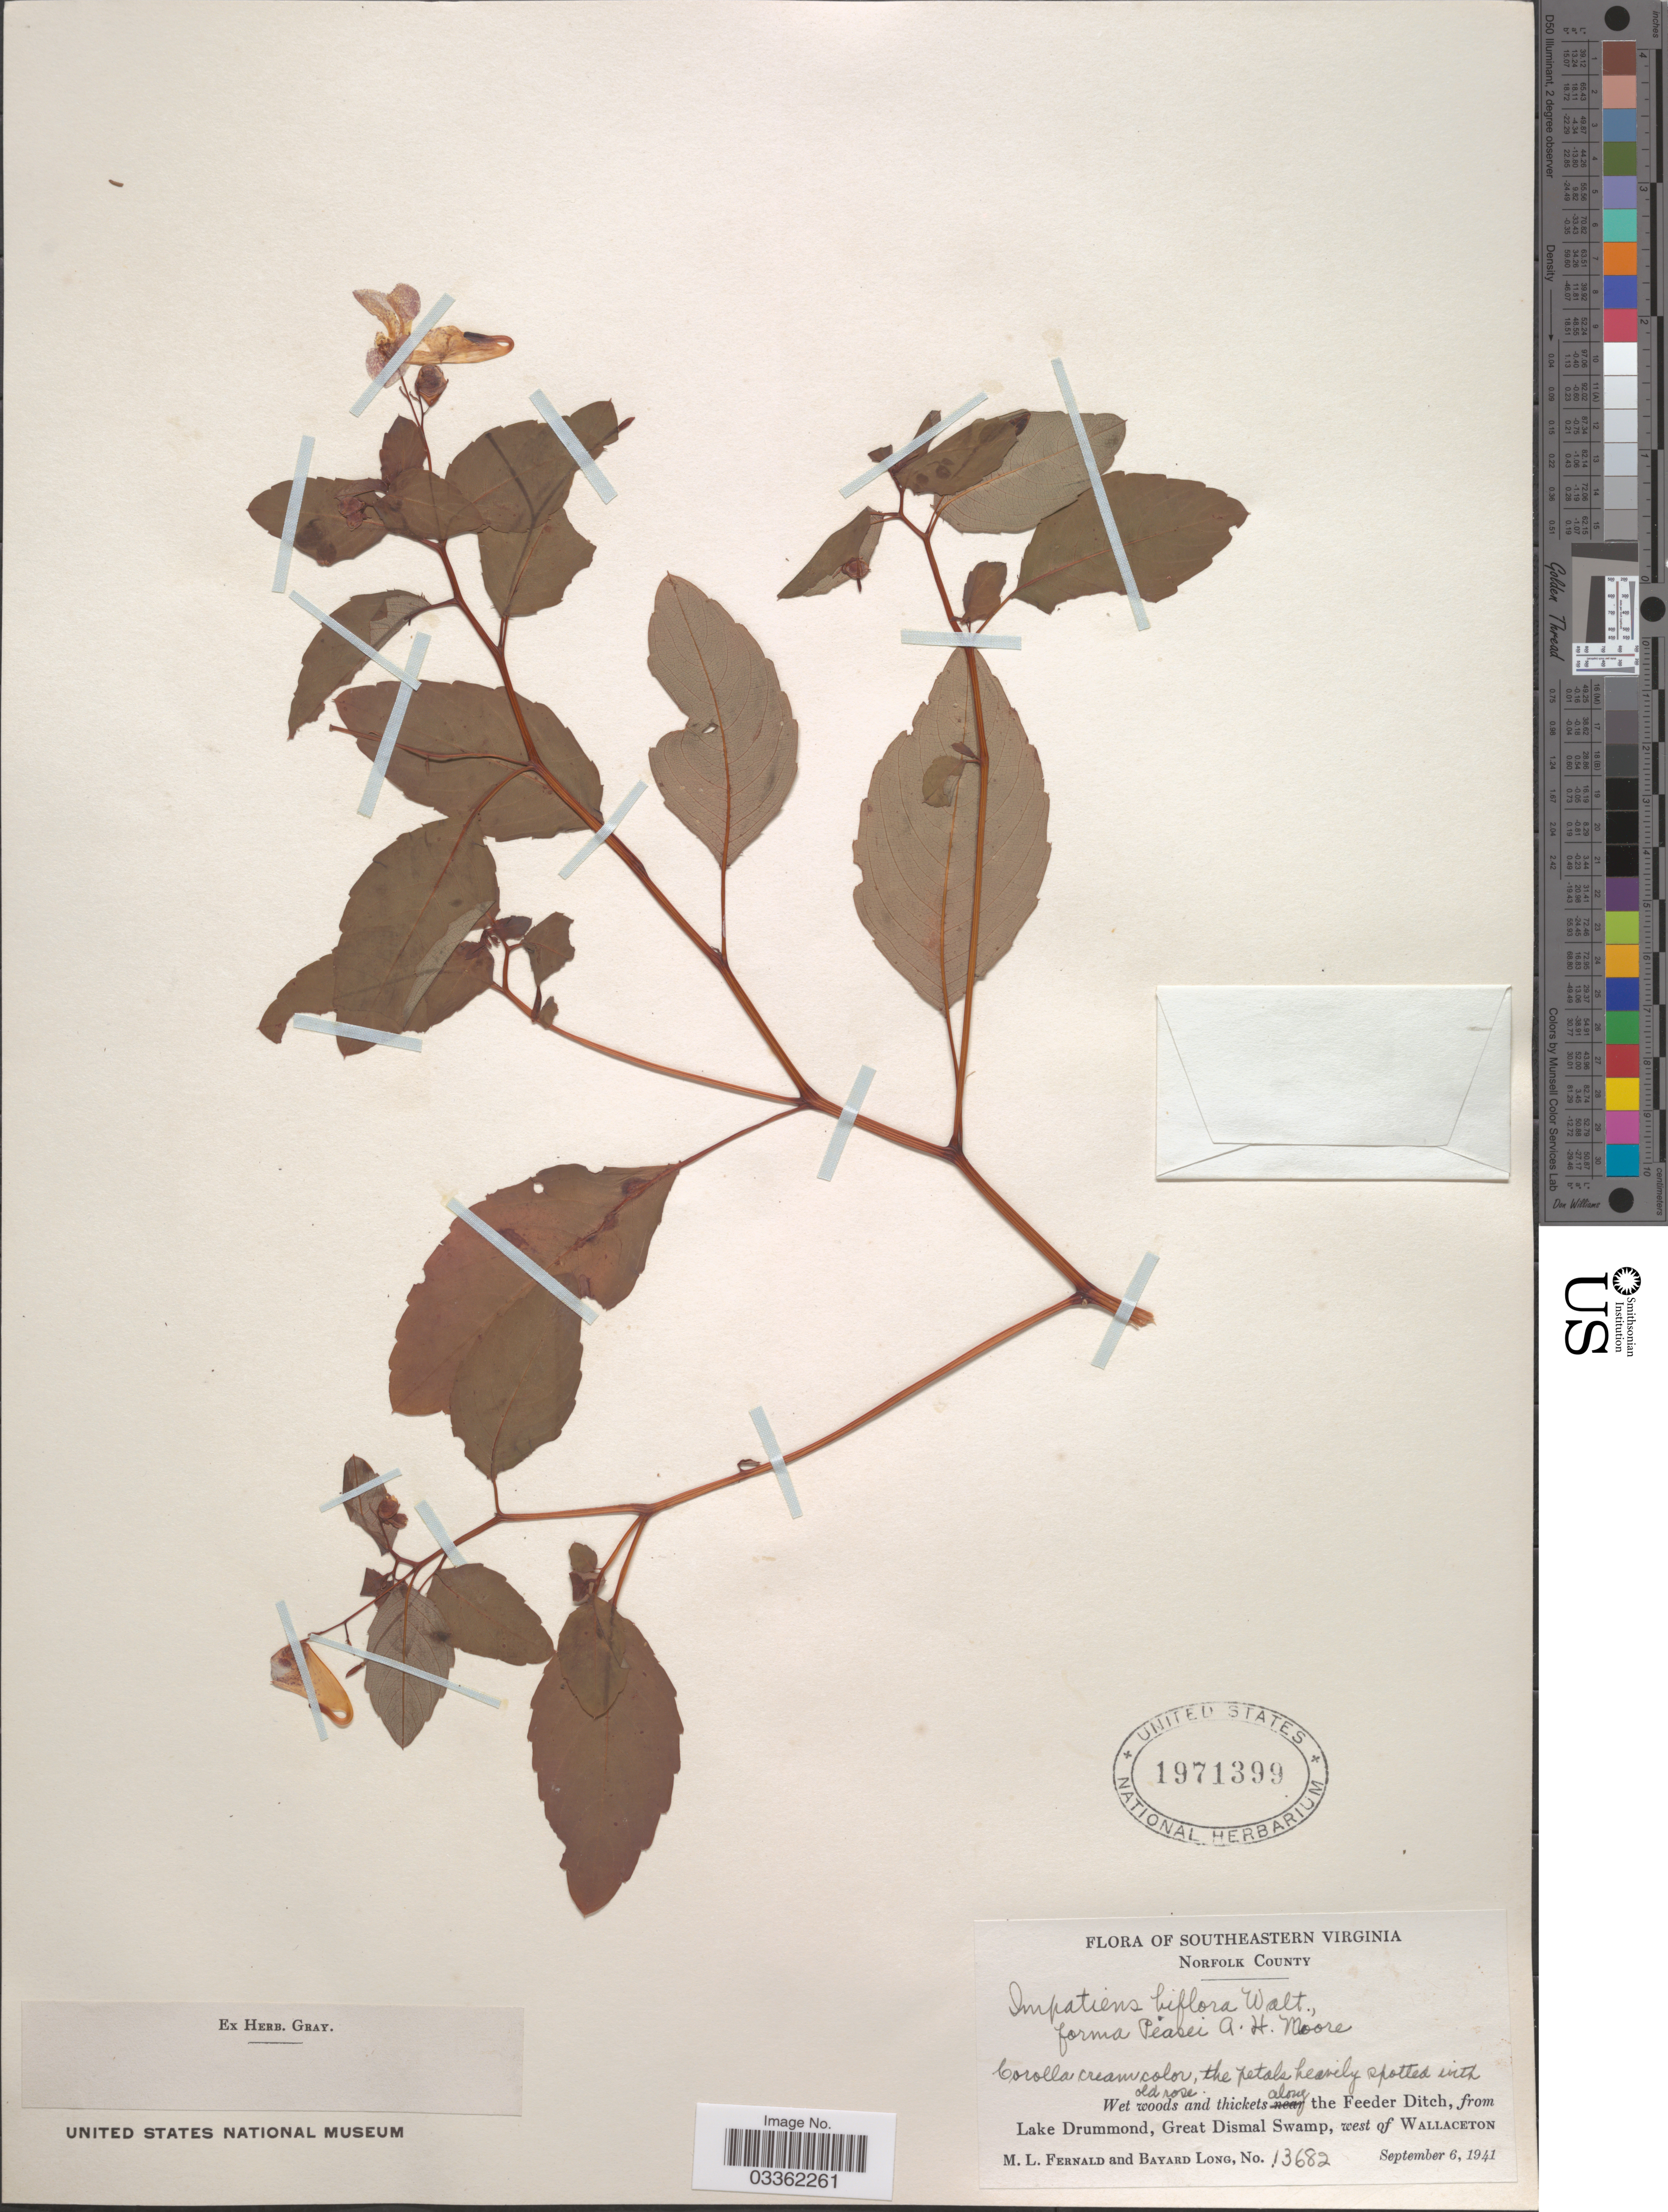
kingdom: Plantae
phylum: Tracheophyta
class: Magnoliopsida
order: Ericales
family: Balsaminaceae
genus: Impatiens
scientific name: Impatiens capensis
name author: Meerb.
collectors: M. L. Fernald & B. Long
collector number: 13682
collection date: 1941-09-06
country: United States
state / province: Virginia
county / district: City of Norfolk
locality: Southeastern Virginia, Norfolk County, Wet woods and thickets along the Feeder Ditch, from Lake Drummond, Great Dismal Swamp, west of Wallaceton.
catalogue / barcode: US 1971399